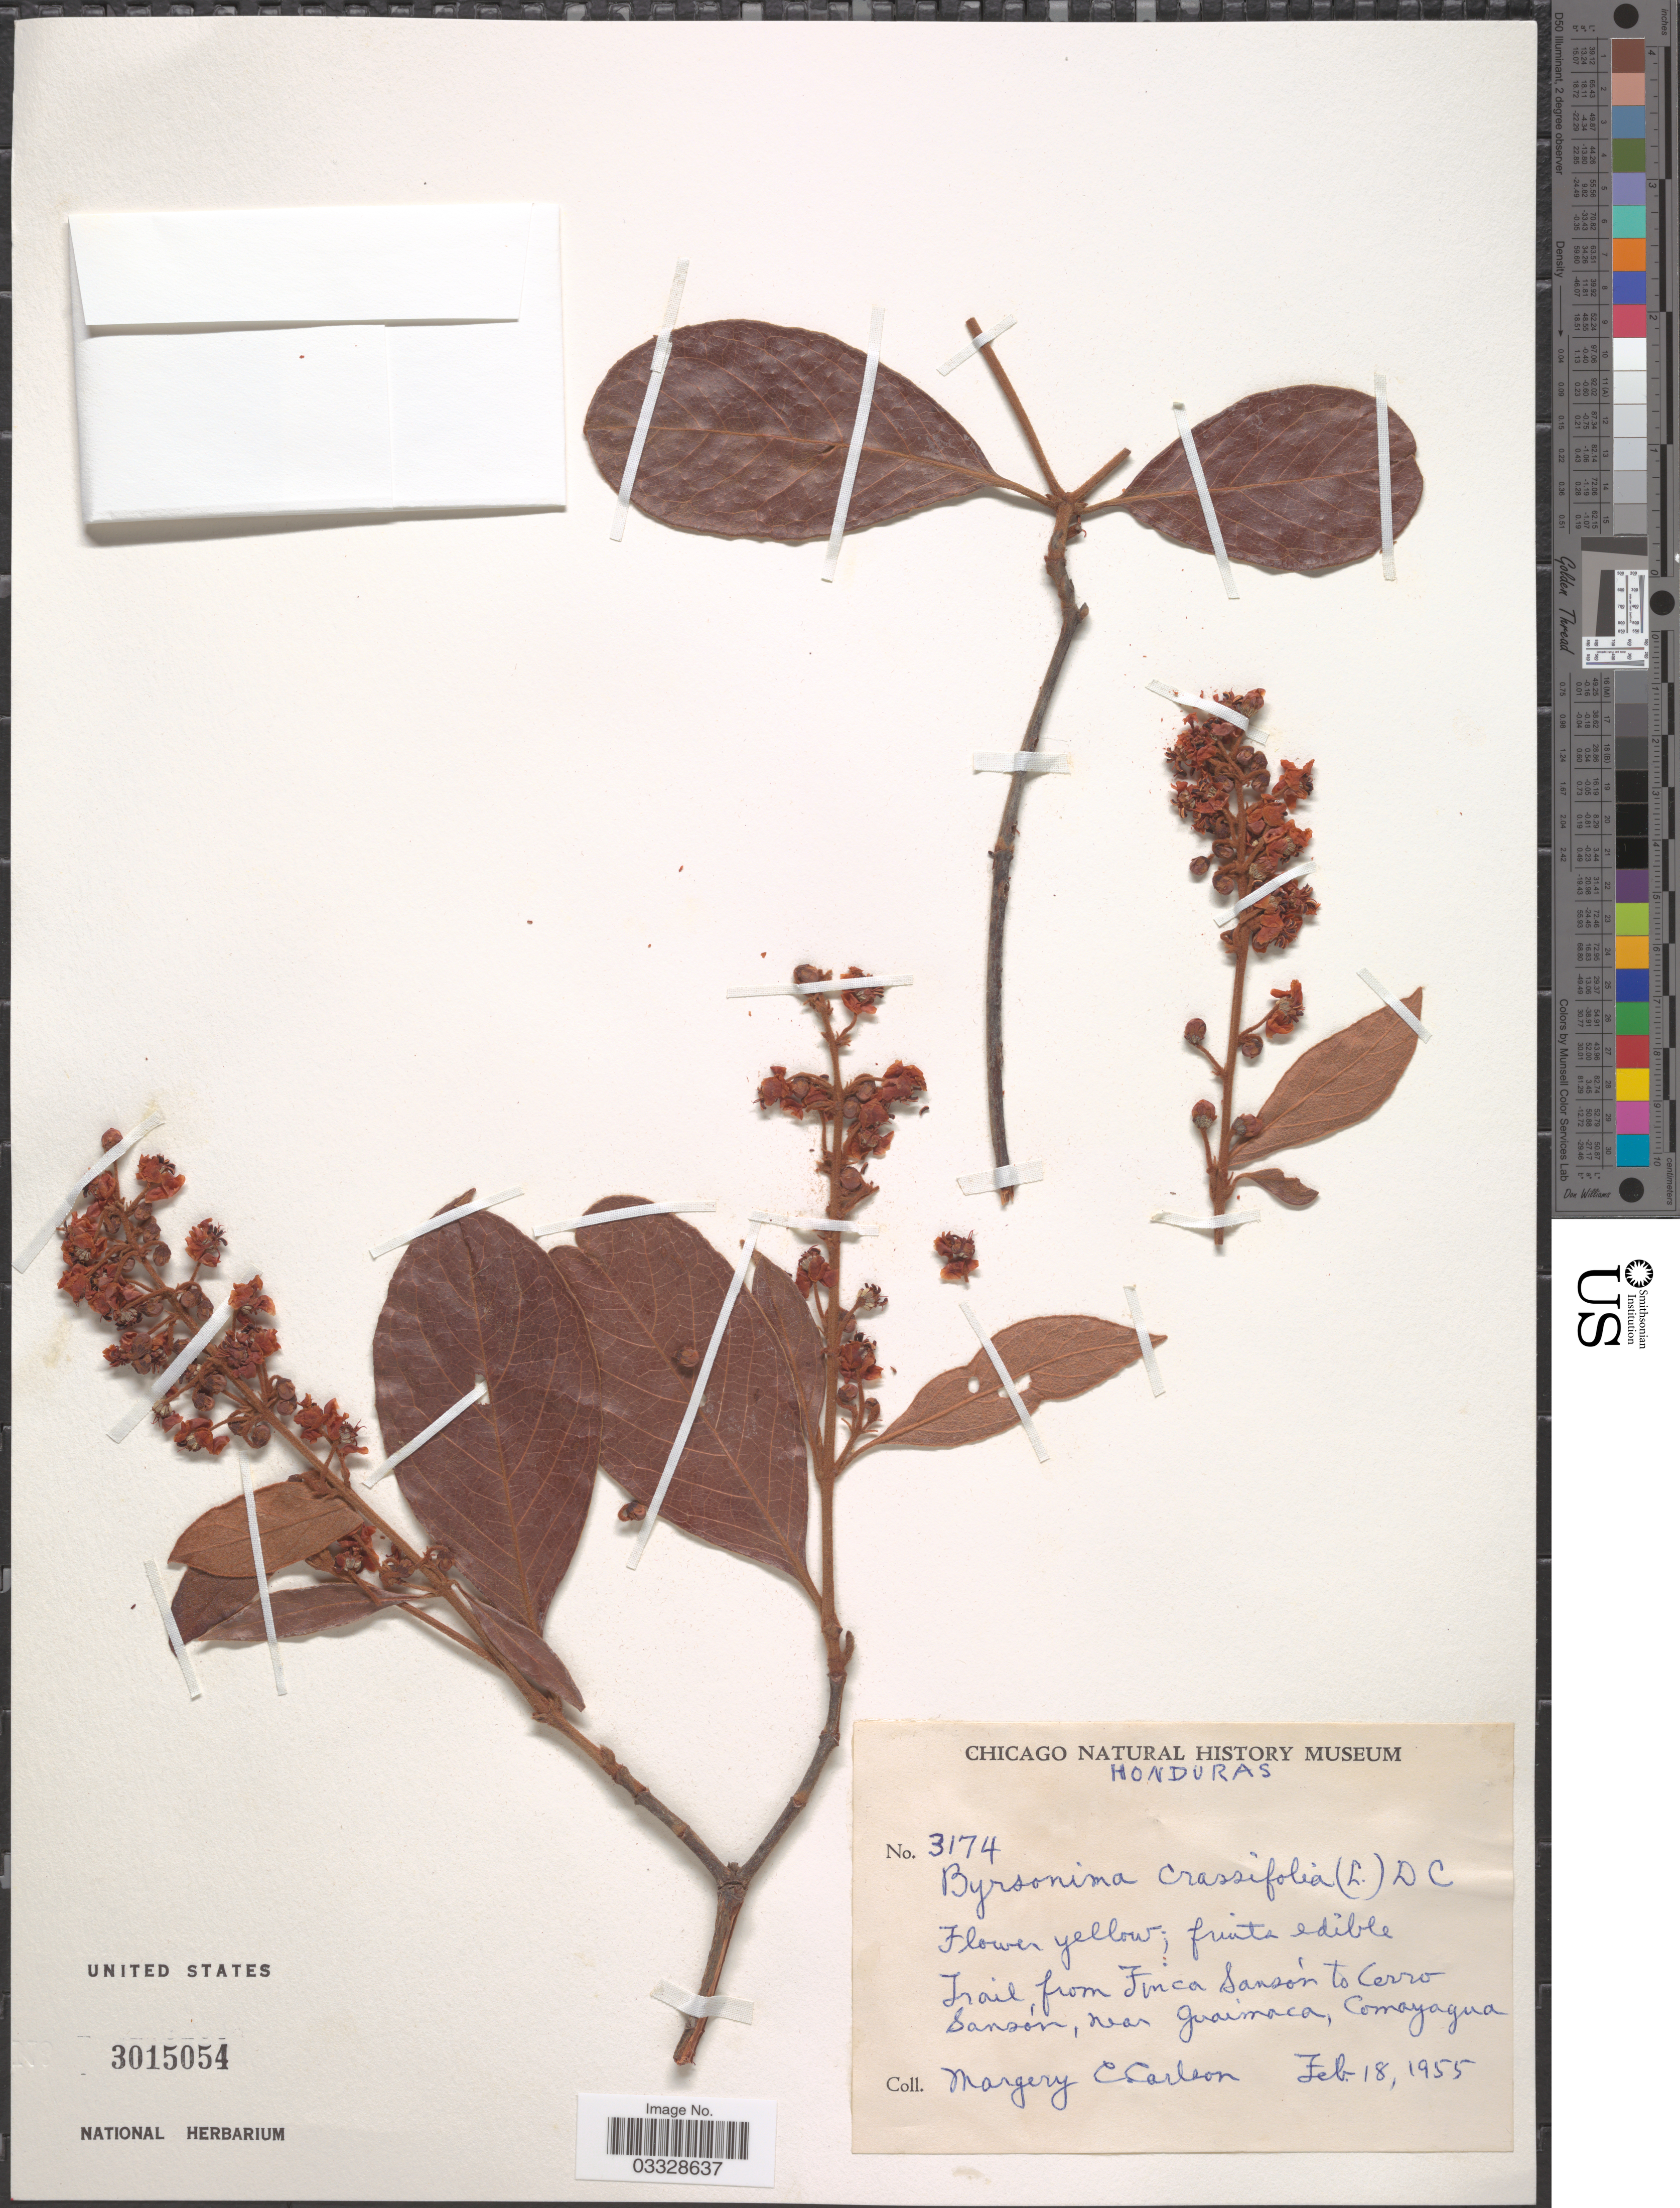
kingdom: Plantae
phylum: Tracheophyta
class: Magnoliopsida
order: Malpighiales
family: Malpighiaceae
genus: Byrsonima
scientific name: Byrsonima crassifolia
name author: (L.) Kunth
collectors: M. C. Carlson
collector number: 3174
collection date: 1955-02-18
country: Honduras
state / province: Comayagua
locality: Trail from Finca Sansón to Cerro Sansón, near Guaimaca.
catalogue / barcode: US 3015054